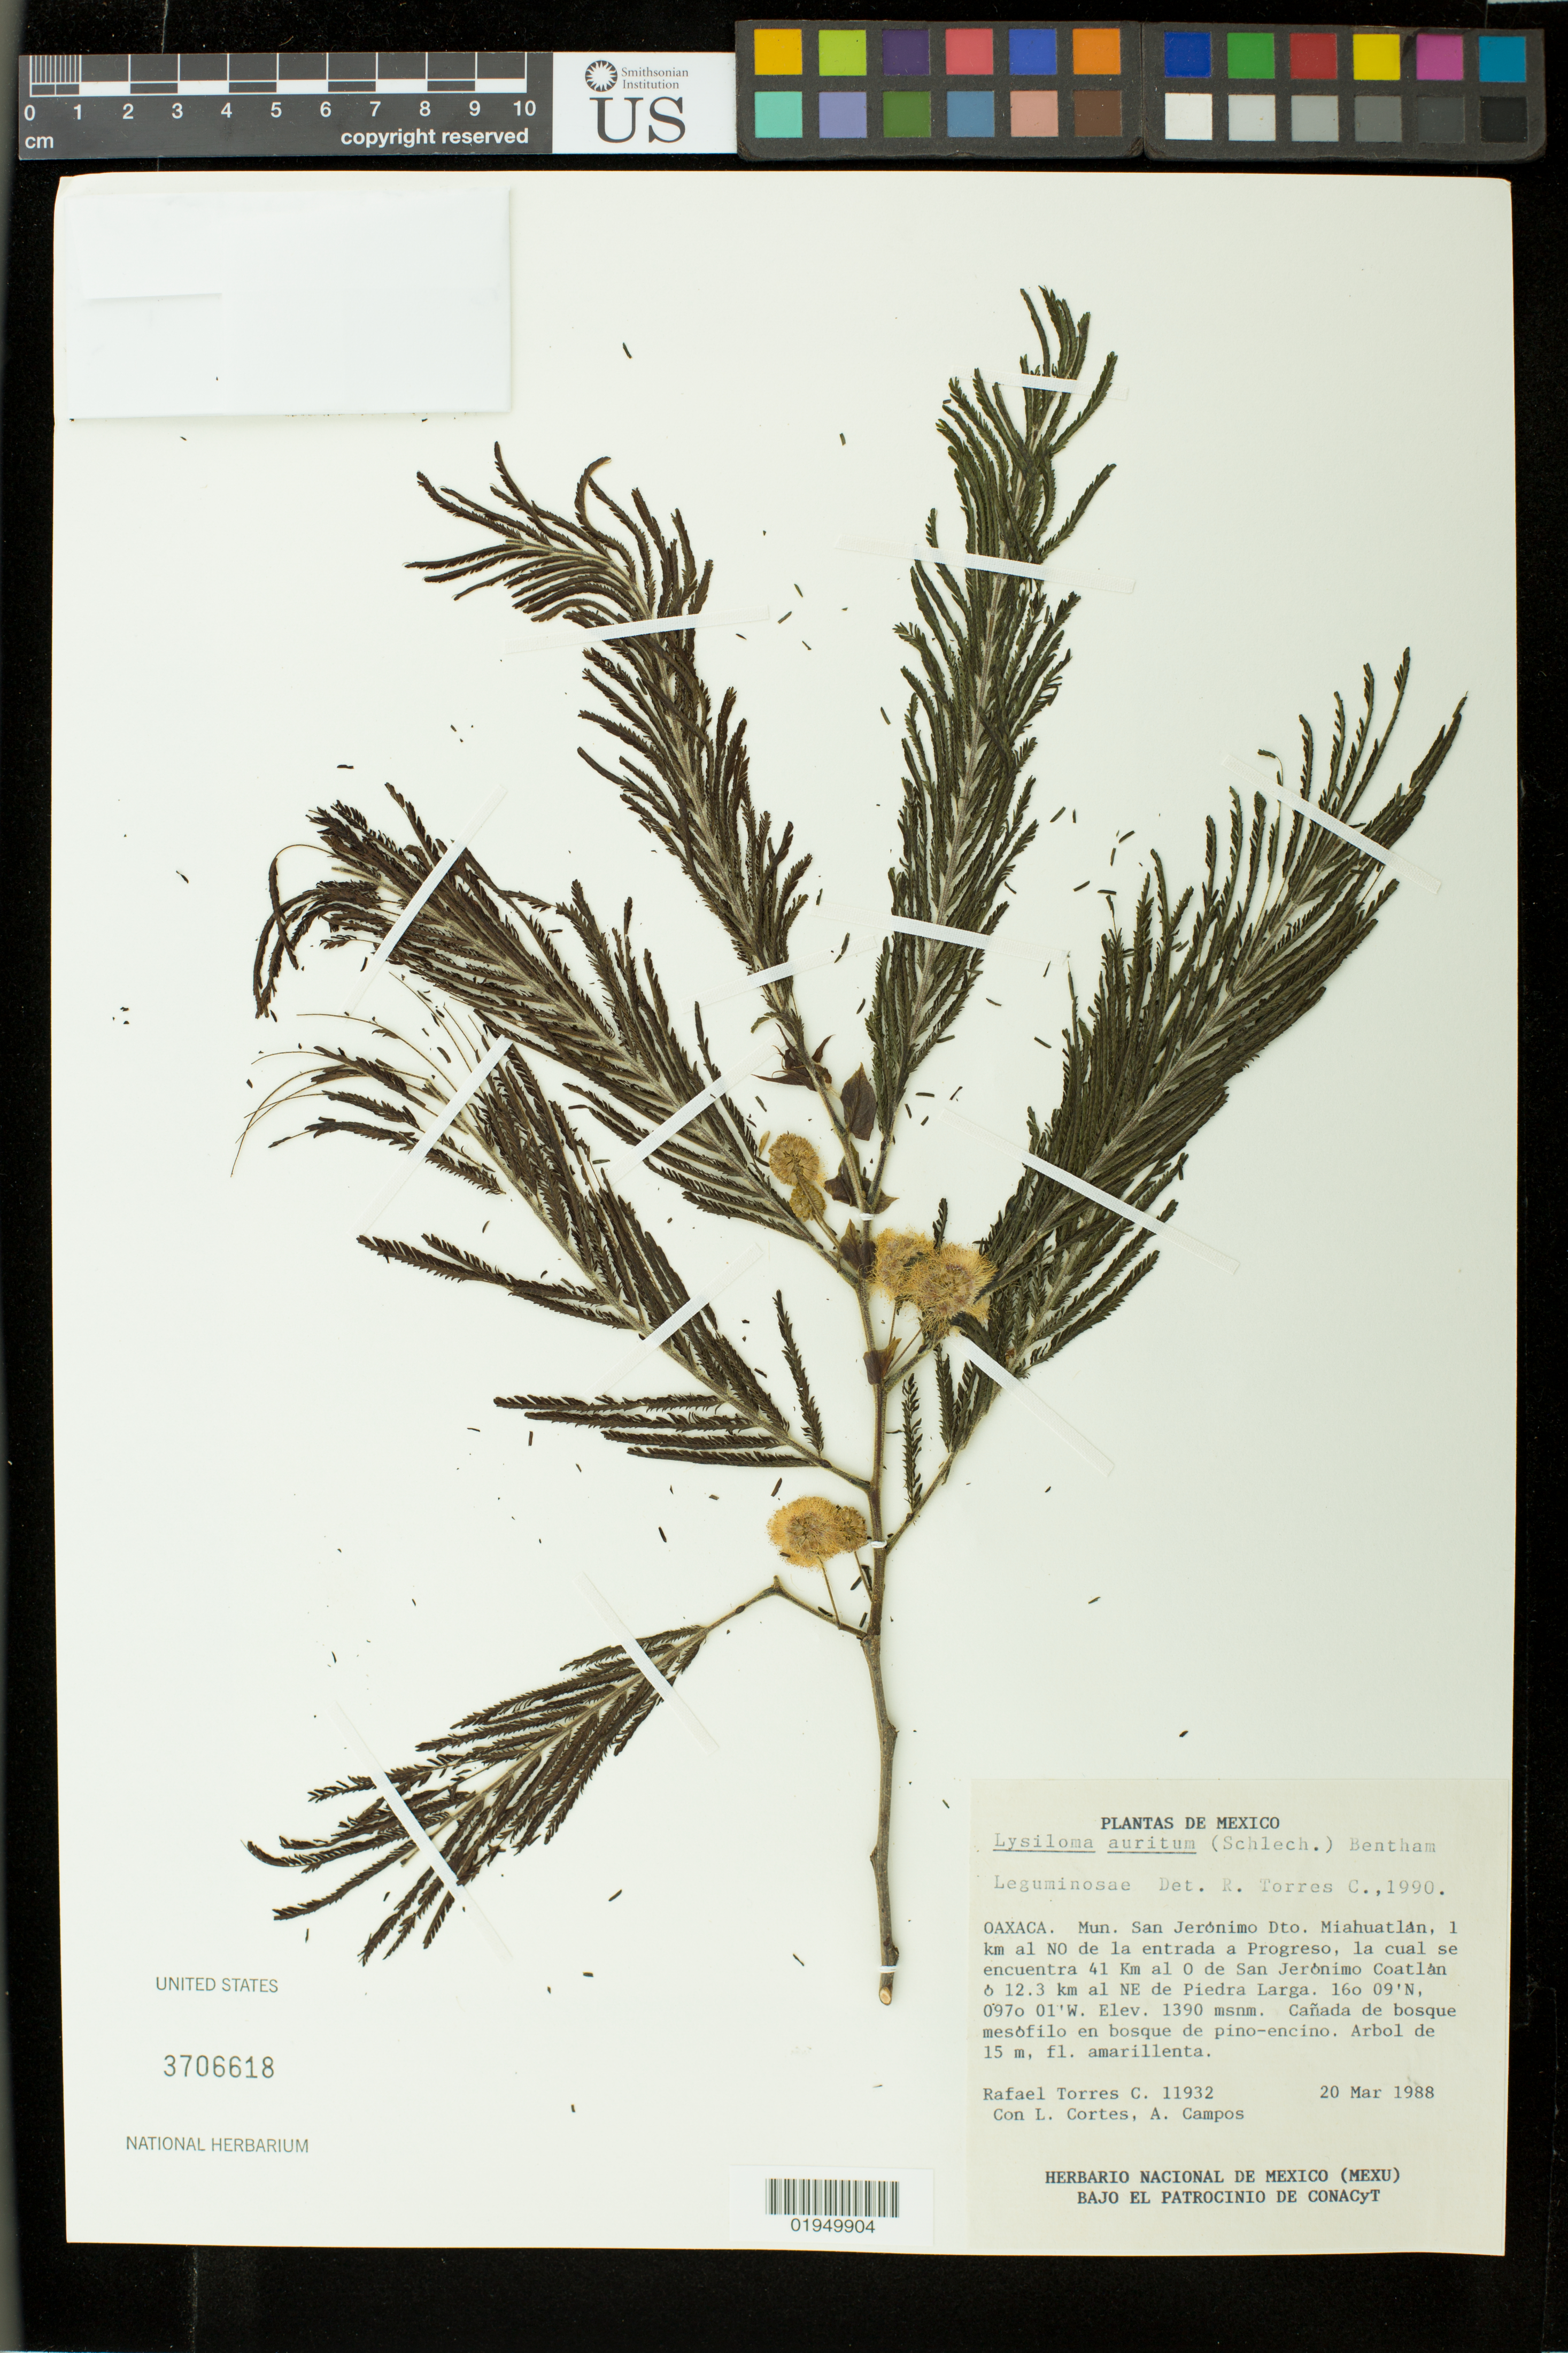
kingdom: Plantae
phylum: Tracheophyta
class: Magnoliopsida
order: Fabales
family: Fabaceae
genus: Lysiloma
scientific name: Lysiloma auritum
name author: (Schltdl.) Benth.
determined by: Torres C., Rafael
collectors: R. Torres C., L. Cortes & A. R. Campos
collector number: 11932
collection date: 1988-03-20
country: Mexico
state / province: Oaxaca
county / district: Miahuatlan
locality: Mun. San Jeronimo, 1 km al NO de la entrada a Progreso, la cual se encuentra 41 km al O de San Jeronimo Coatlan o 12.3 km al NE de Piedra Large.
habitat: Canada de bosque mesofilo en bosque de pino-encino.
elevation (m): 1390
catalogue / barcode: US 3706618